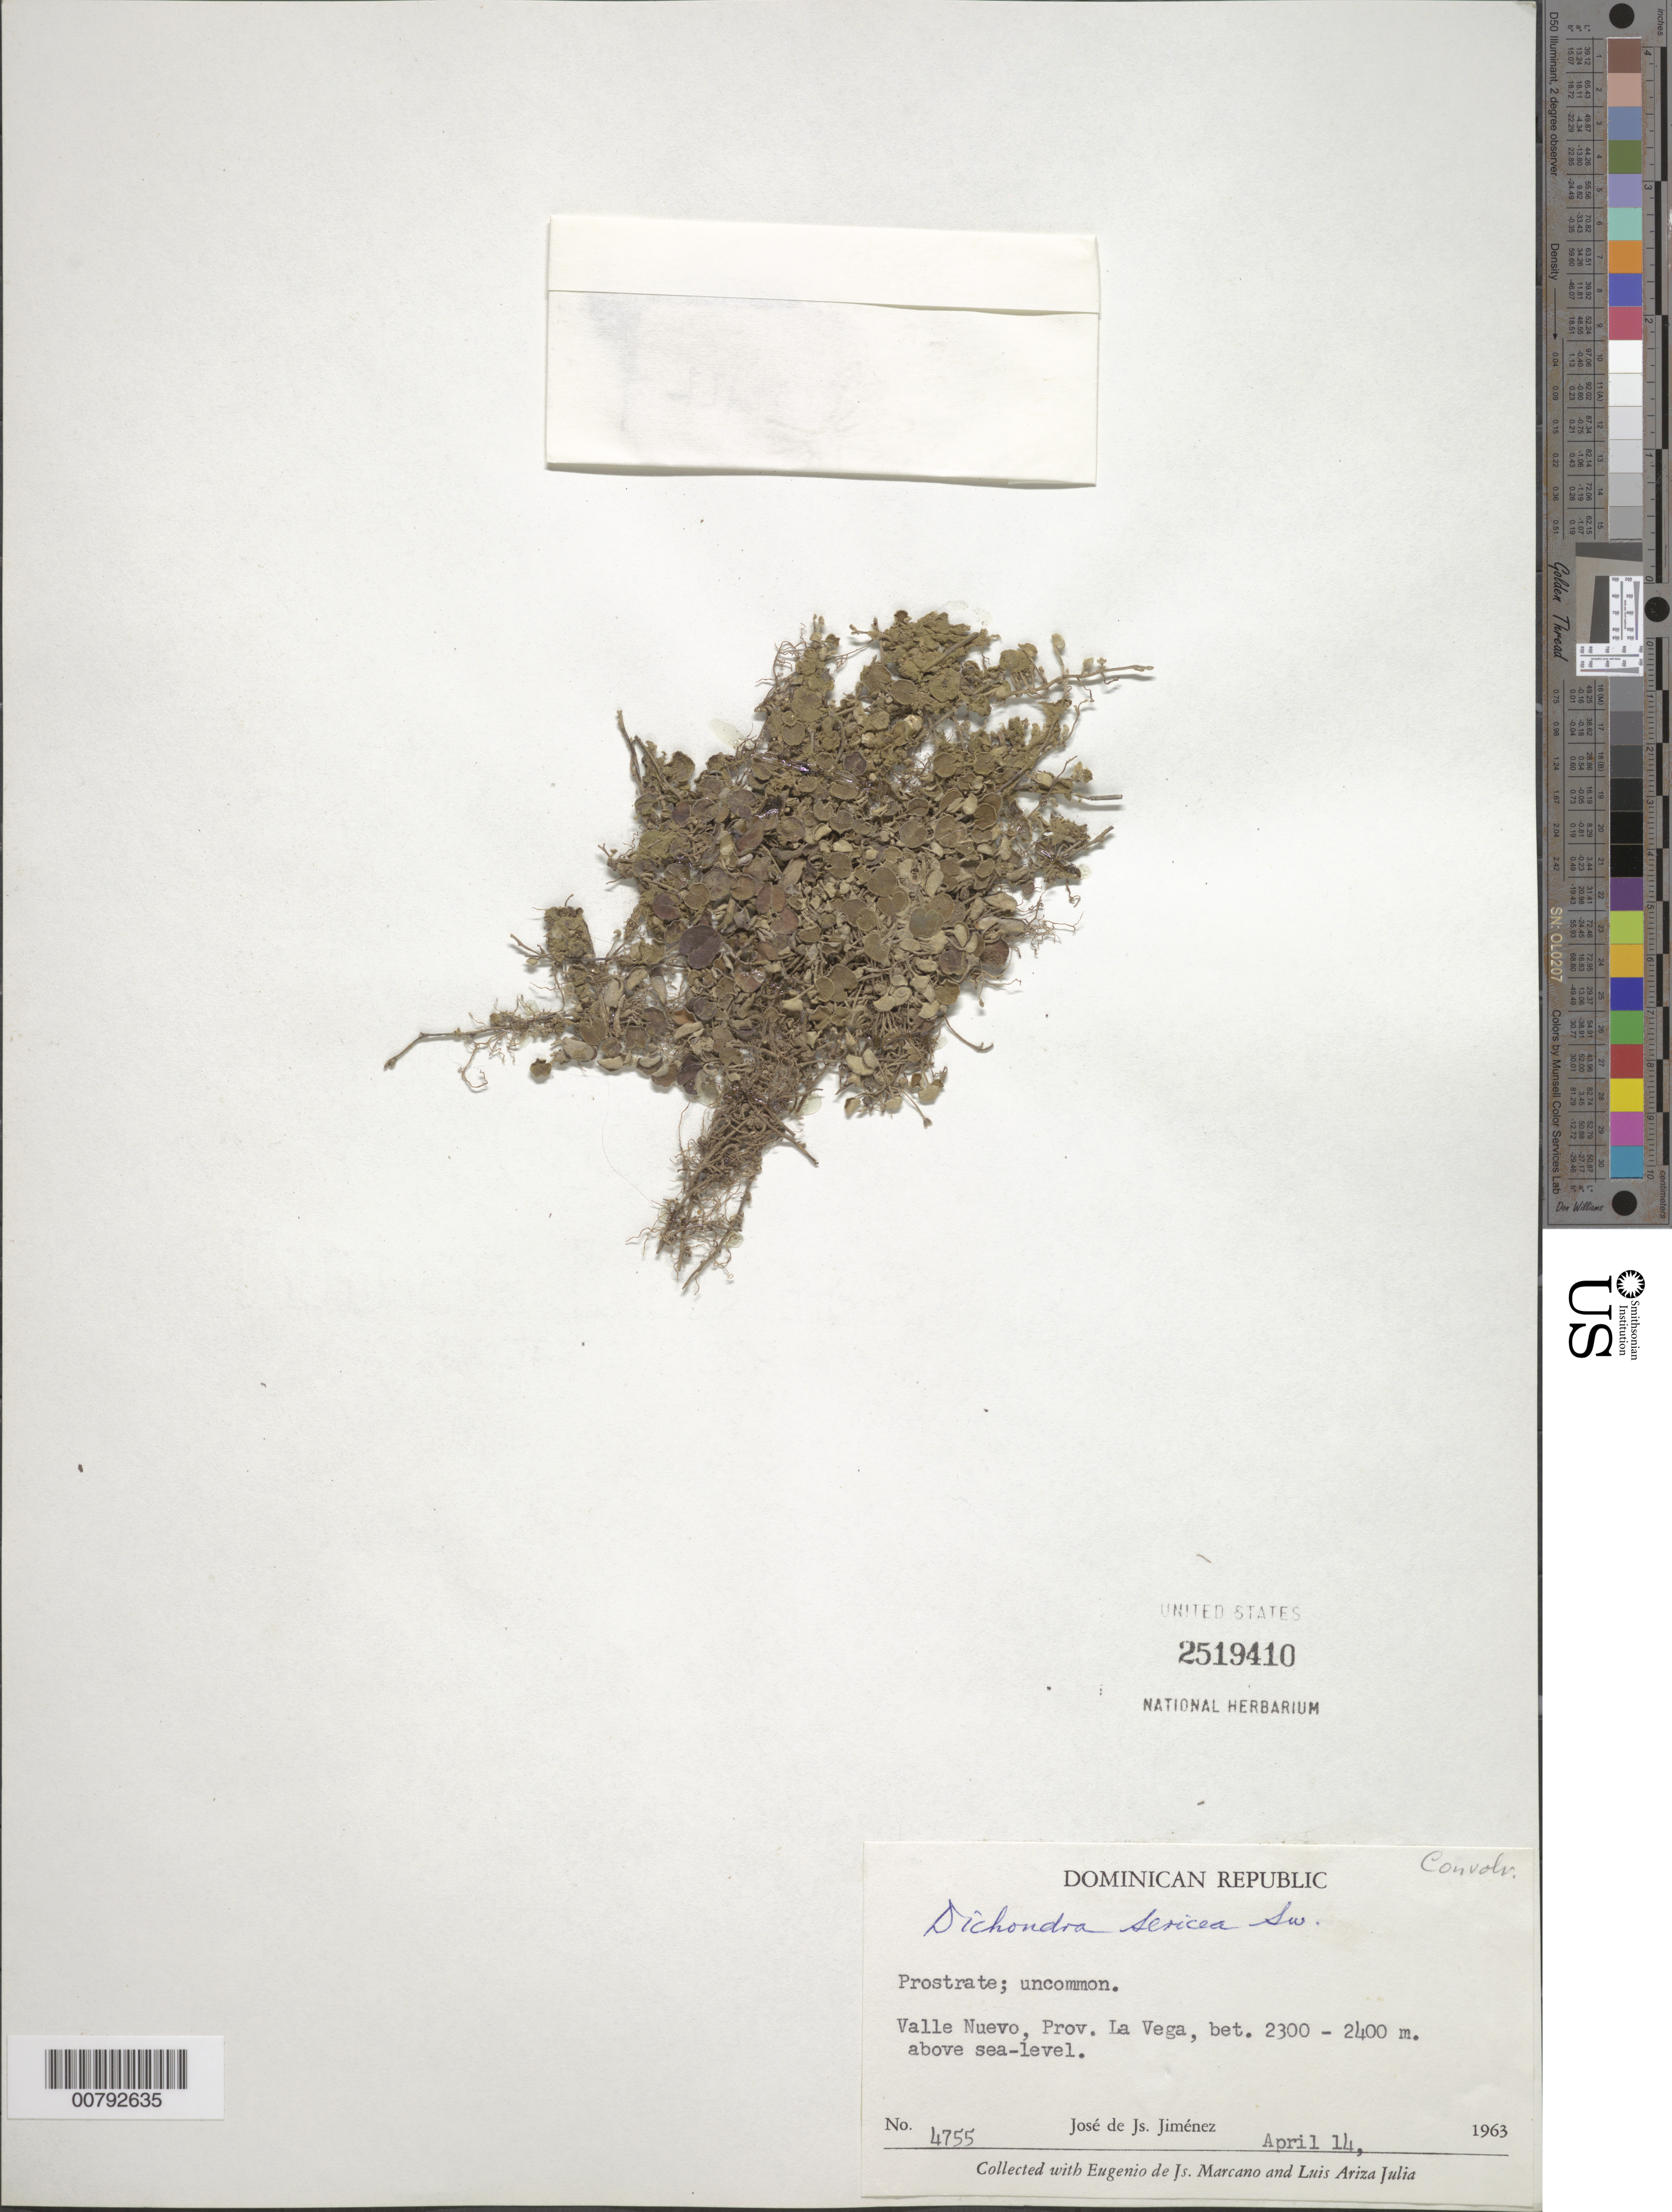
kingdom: Plantae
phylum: Tracheophyta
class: Magnoliopsida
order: Solanales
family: Convolvulaceae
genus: Dichondra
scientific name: Dichondra sericea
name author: Sw.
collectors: E. J. Marcano F. & L. Ariza-Julia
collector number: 4755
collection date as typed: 14 Apr 1963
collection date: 1963-04-14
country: Dominican Republic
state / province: La Vega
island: Hispaniola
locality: Valle Nuevo.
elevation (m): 2300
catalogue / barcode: US 2519410